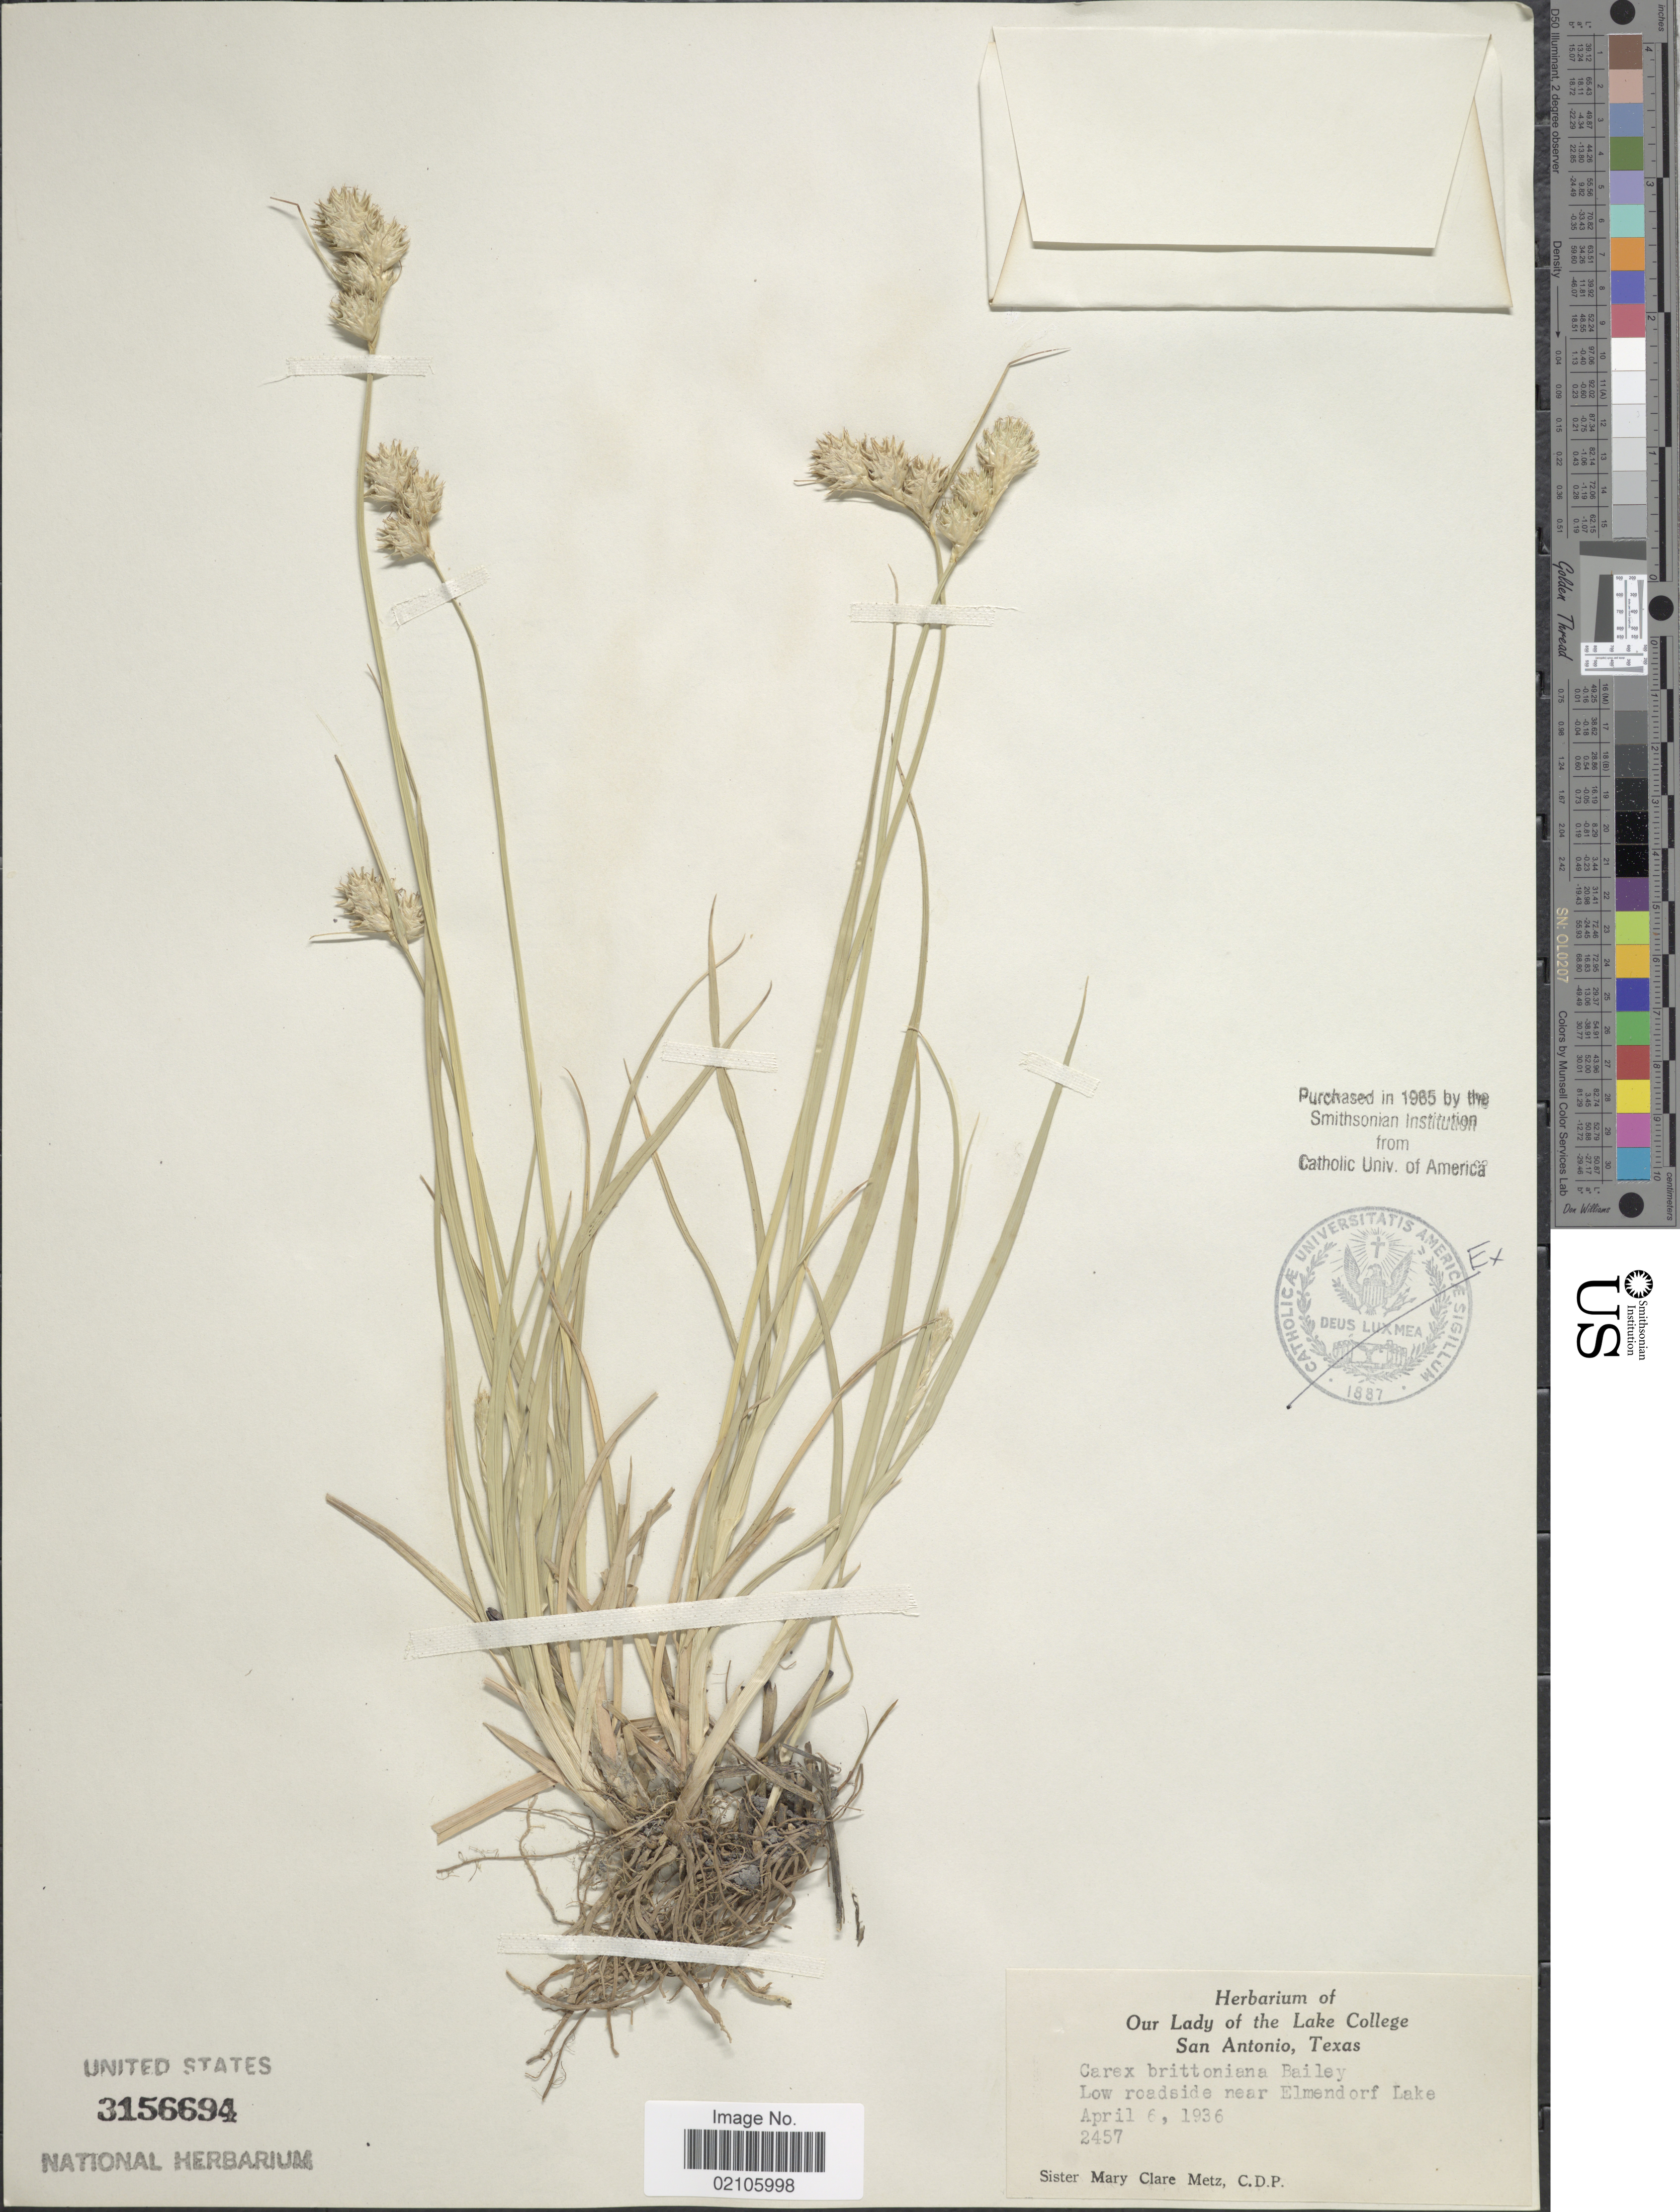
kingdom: Plantae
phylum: Tracheophyta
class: Liliopsida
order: Poales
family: Cyperaceae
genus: Carex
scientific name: Carex tetrastachya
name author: Scheele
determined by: Strong, Mark T., (BOT), Smithsonian Institution - National Museum of Natural History (UNITED STATES)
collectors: S. Metz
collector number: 2457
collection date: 1936-04-06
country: United States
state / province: Texas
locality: Low roadside near Elemdorf Lake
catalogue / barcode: US 3156694